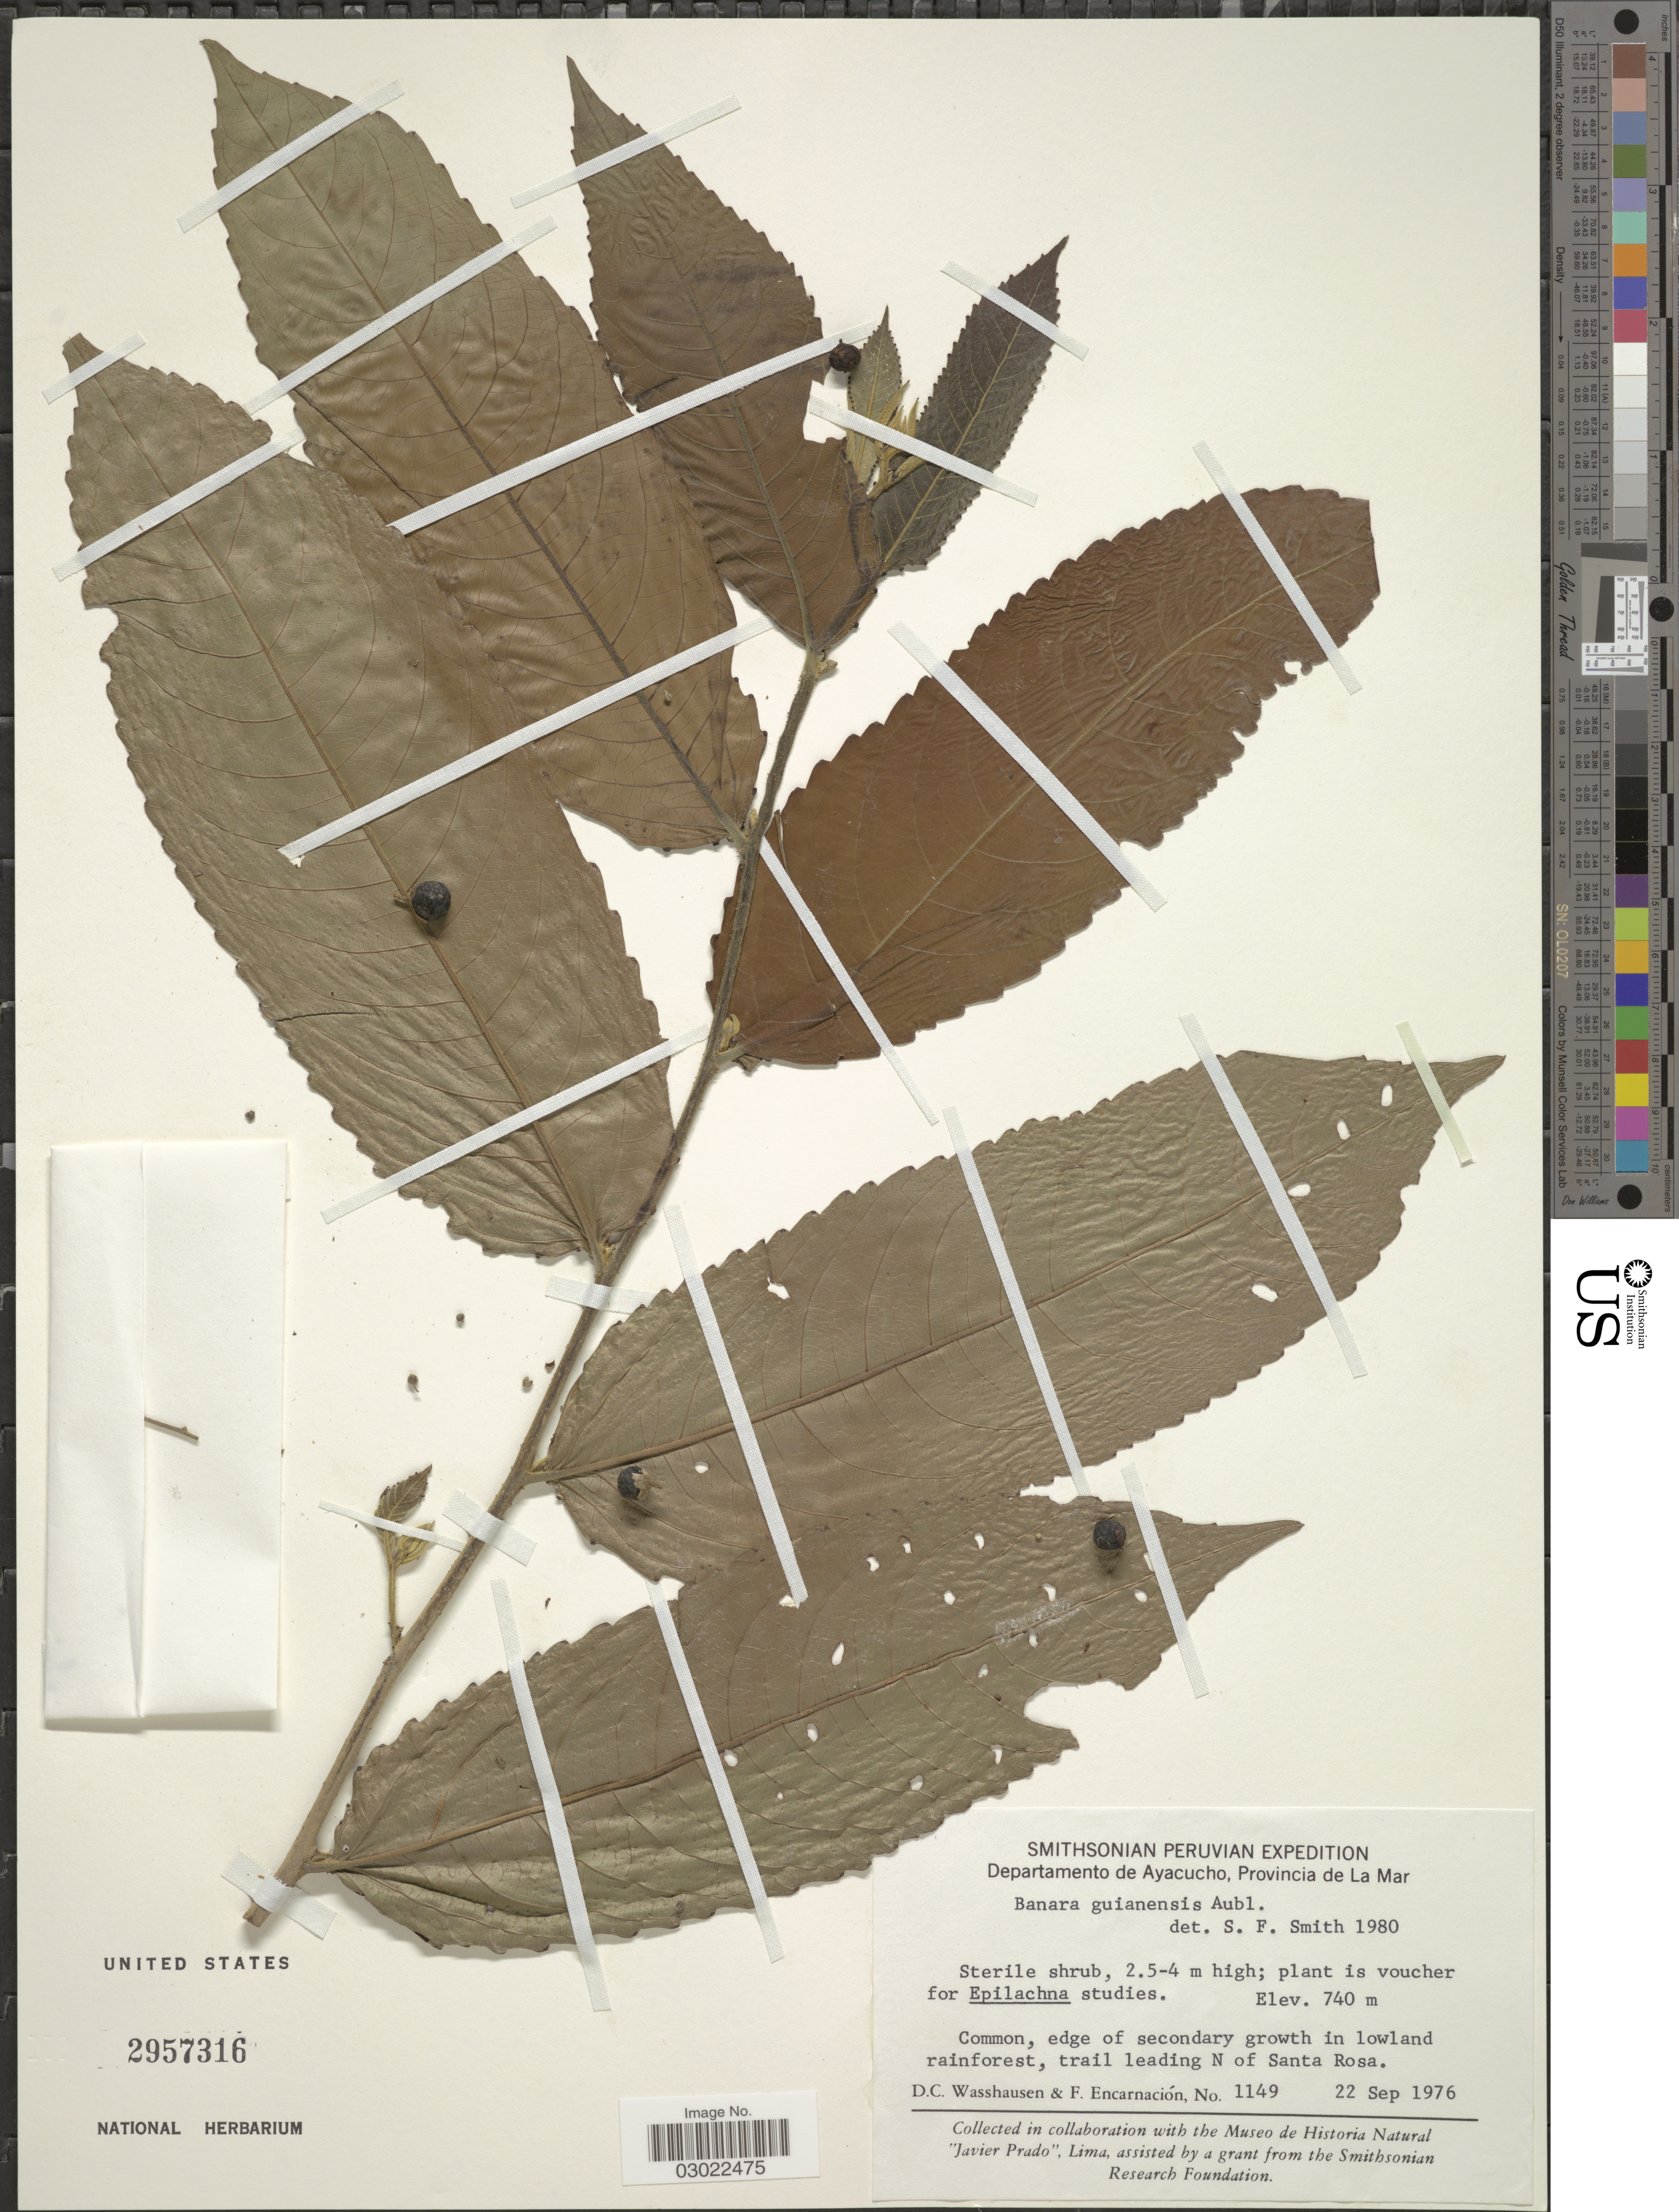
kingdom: Plantae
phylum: Tracheophyta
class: Magnoliopsida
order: Malpighiales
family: Salicaceae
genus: Banara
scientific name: Banara guianensis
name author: Aubl.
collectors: D. C. Wasshausen & F. Encarnación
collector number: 1149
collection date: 1976-09-22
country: Peru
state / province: Ayacucho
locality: Departamento de Ayacucho, Provincia de La Mar. Common, edge of secondary growth in lowland rainforest, trail leading N of Santa Rosa.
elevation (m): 740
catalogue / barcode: US 2957316